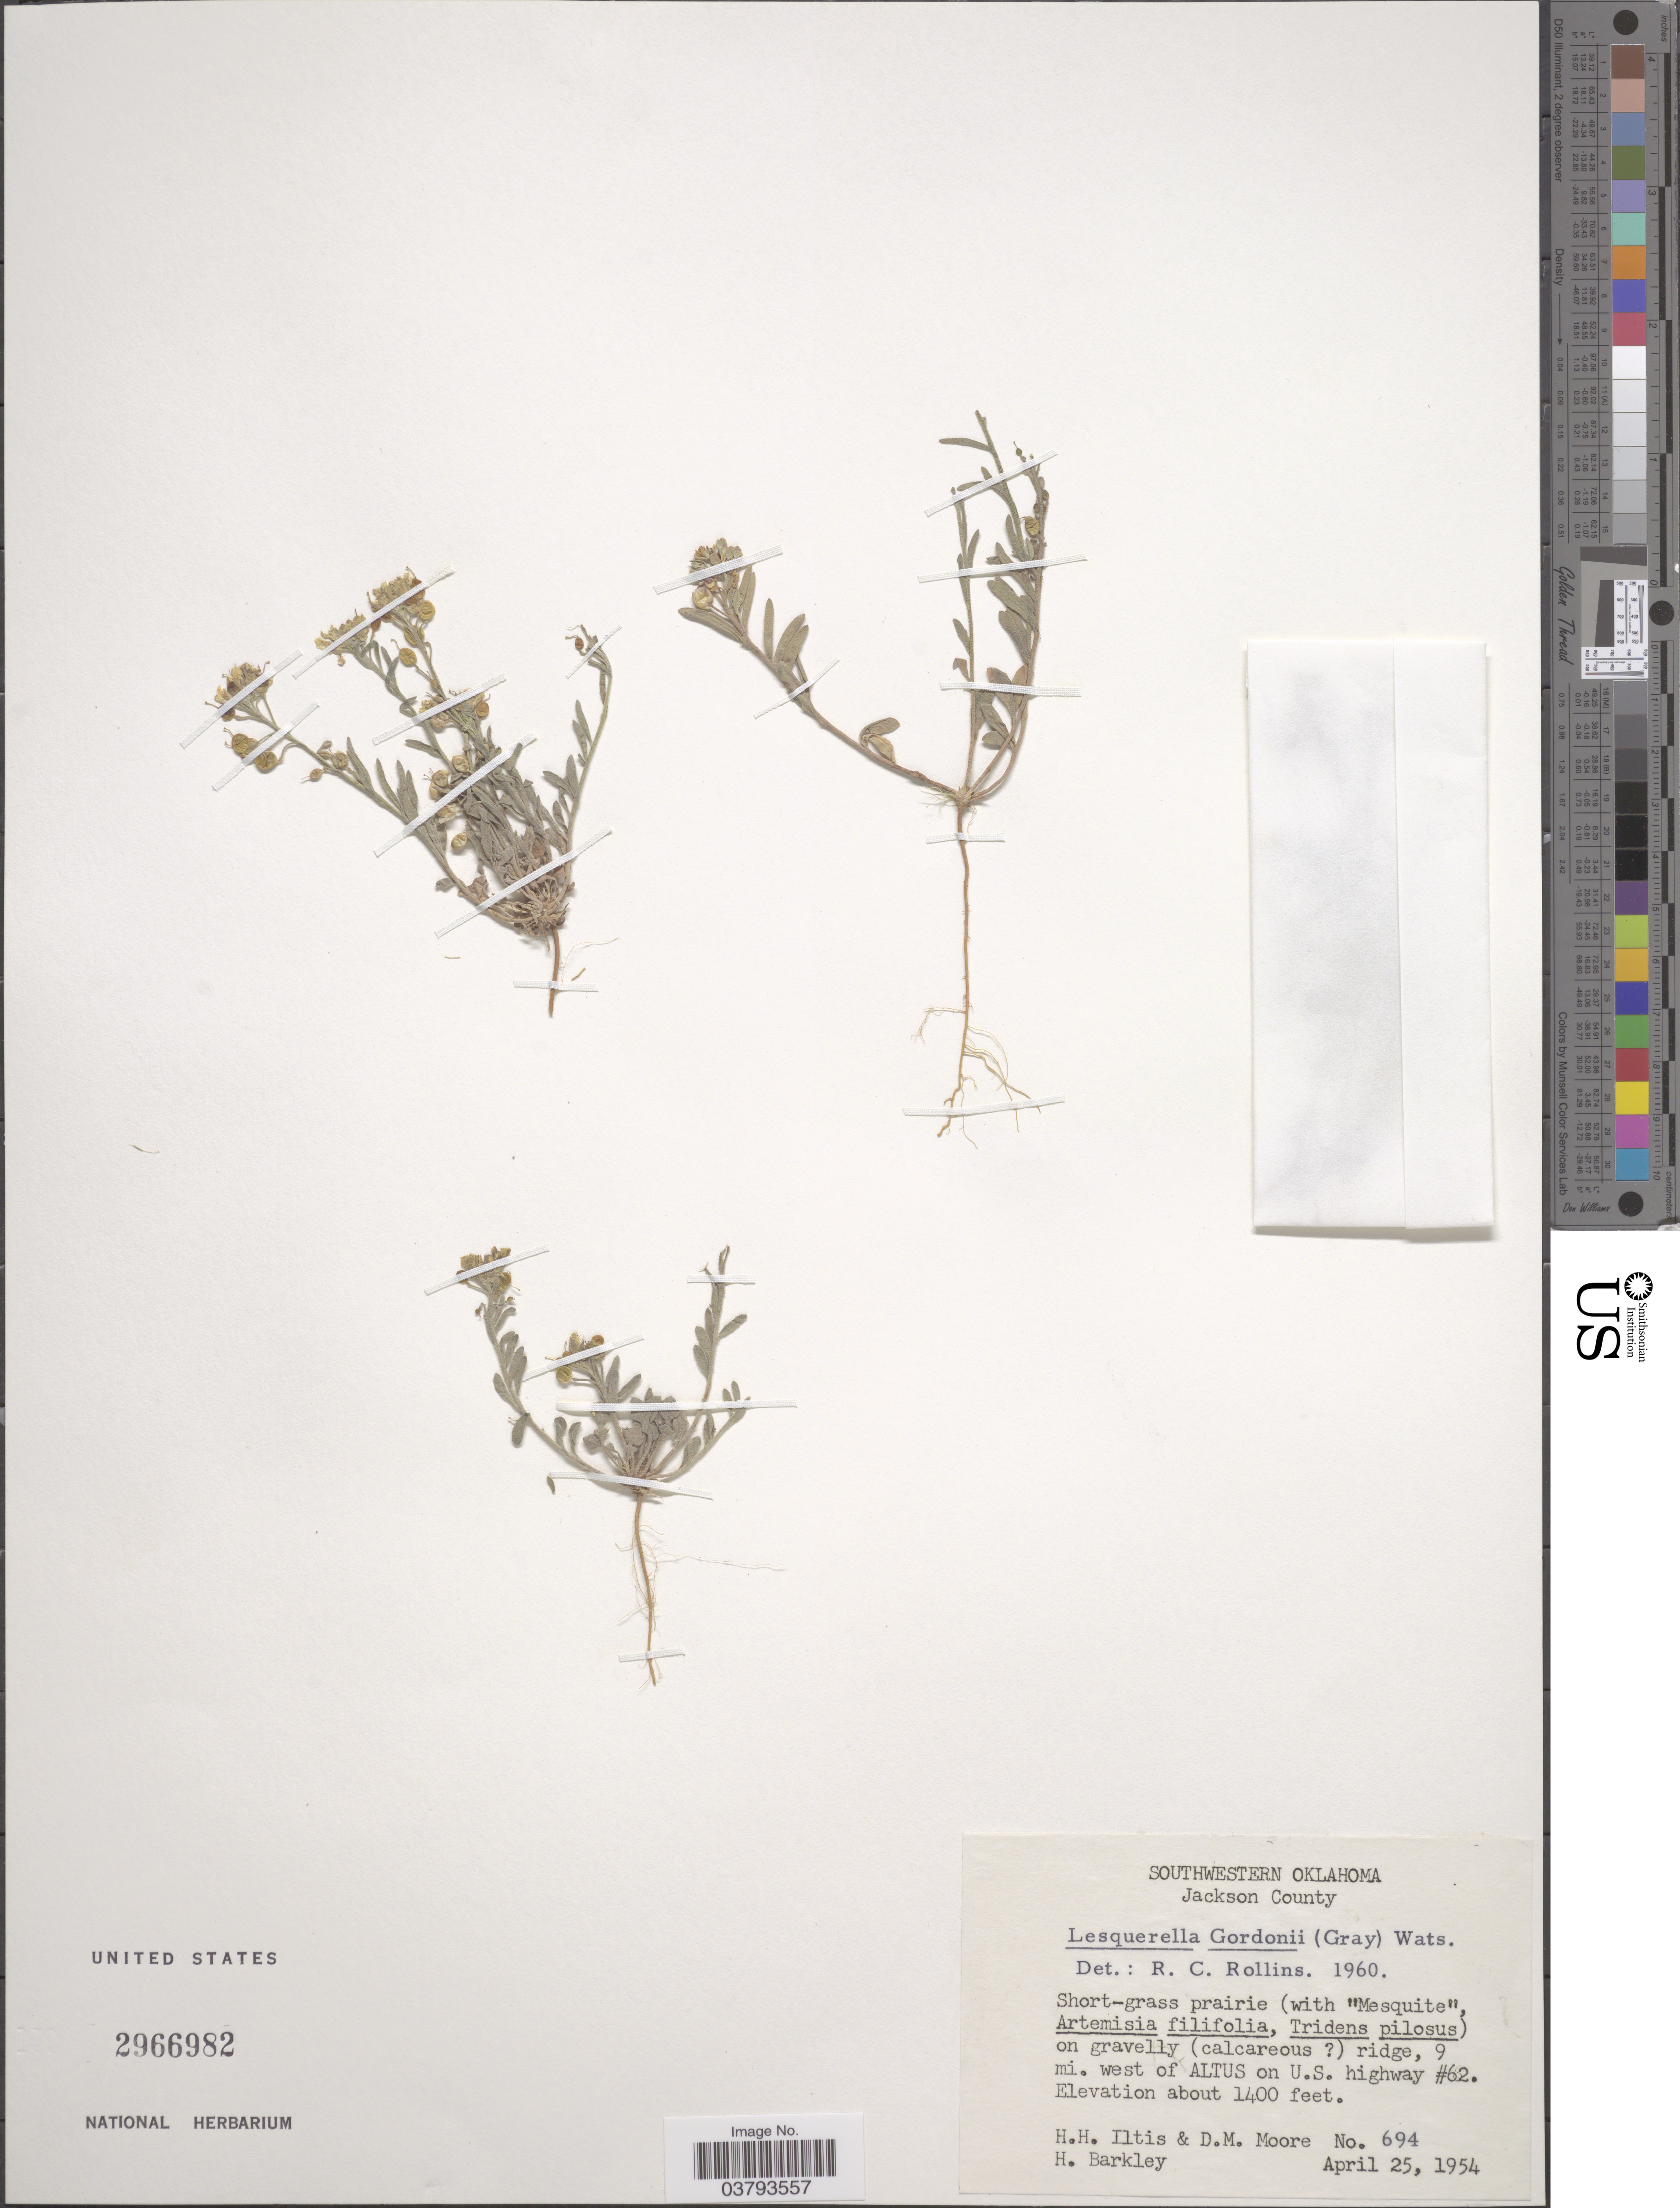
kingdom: Plantae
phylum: Tracheophyta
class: Magnoliopsida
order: Brassicales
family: Brassicaceae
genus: Lesquerella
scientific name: Lesquerella gordonii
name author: (A. Gray) S. Watson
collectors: H. H. Iltis, D. Moore & H. Barkley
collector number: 694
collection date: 1954-04-25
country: United States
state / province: Oklahoma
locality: Southwestern Oklahoma. Jackson County. 9 mi. west of Altus on U.S. highway #62.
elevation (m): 427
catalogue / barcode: US 2966982